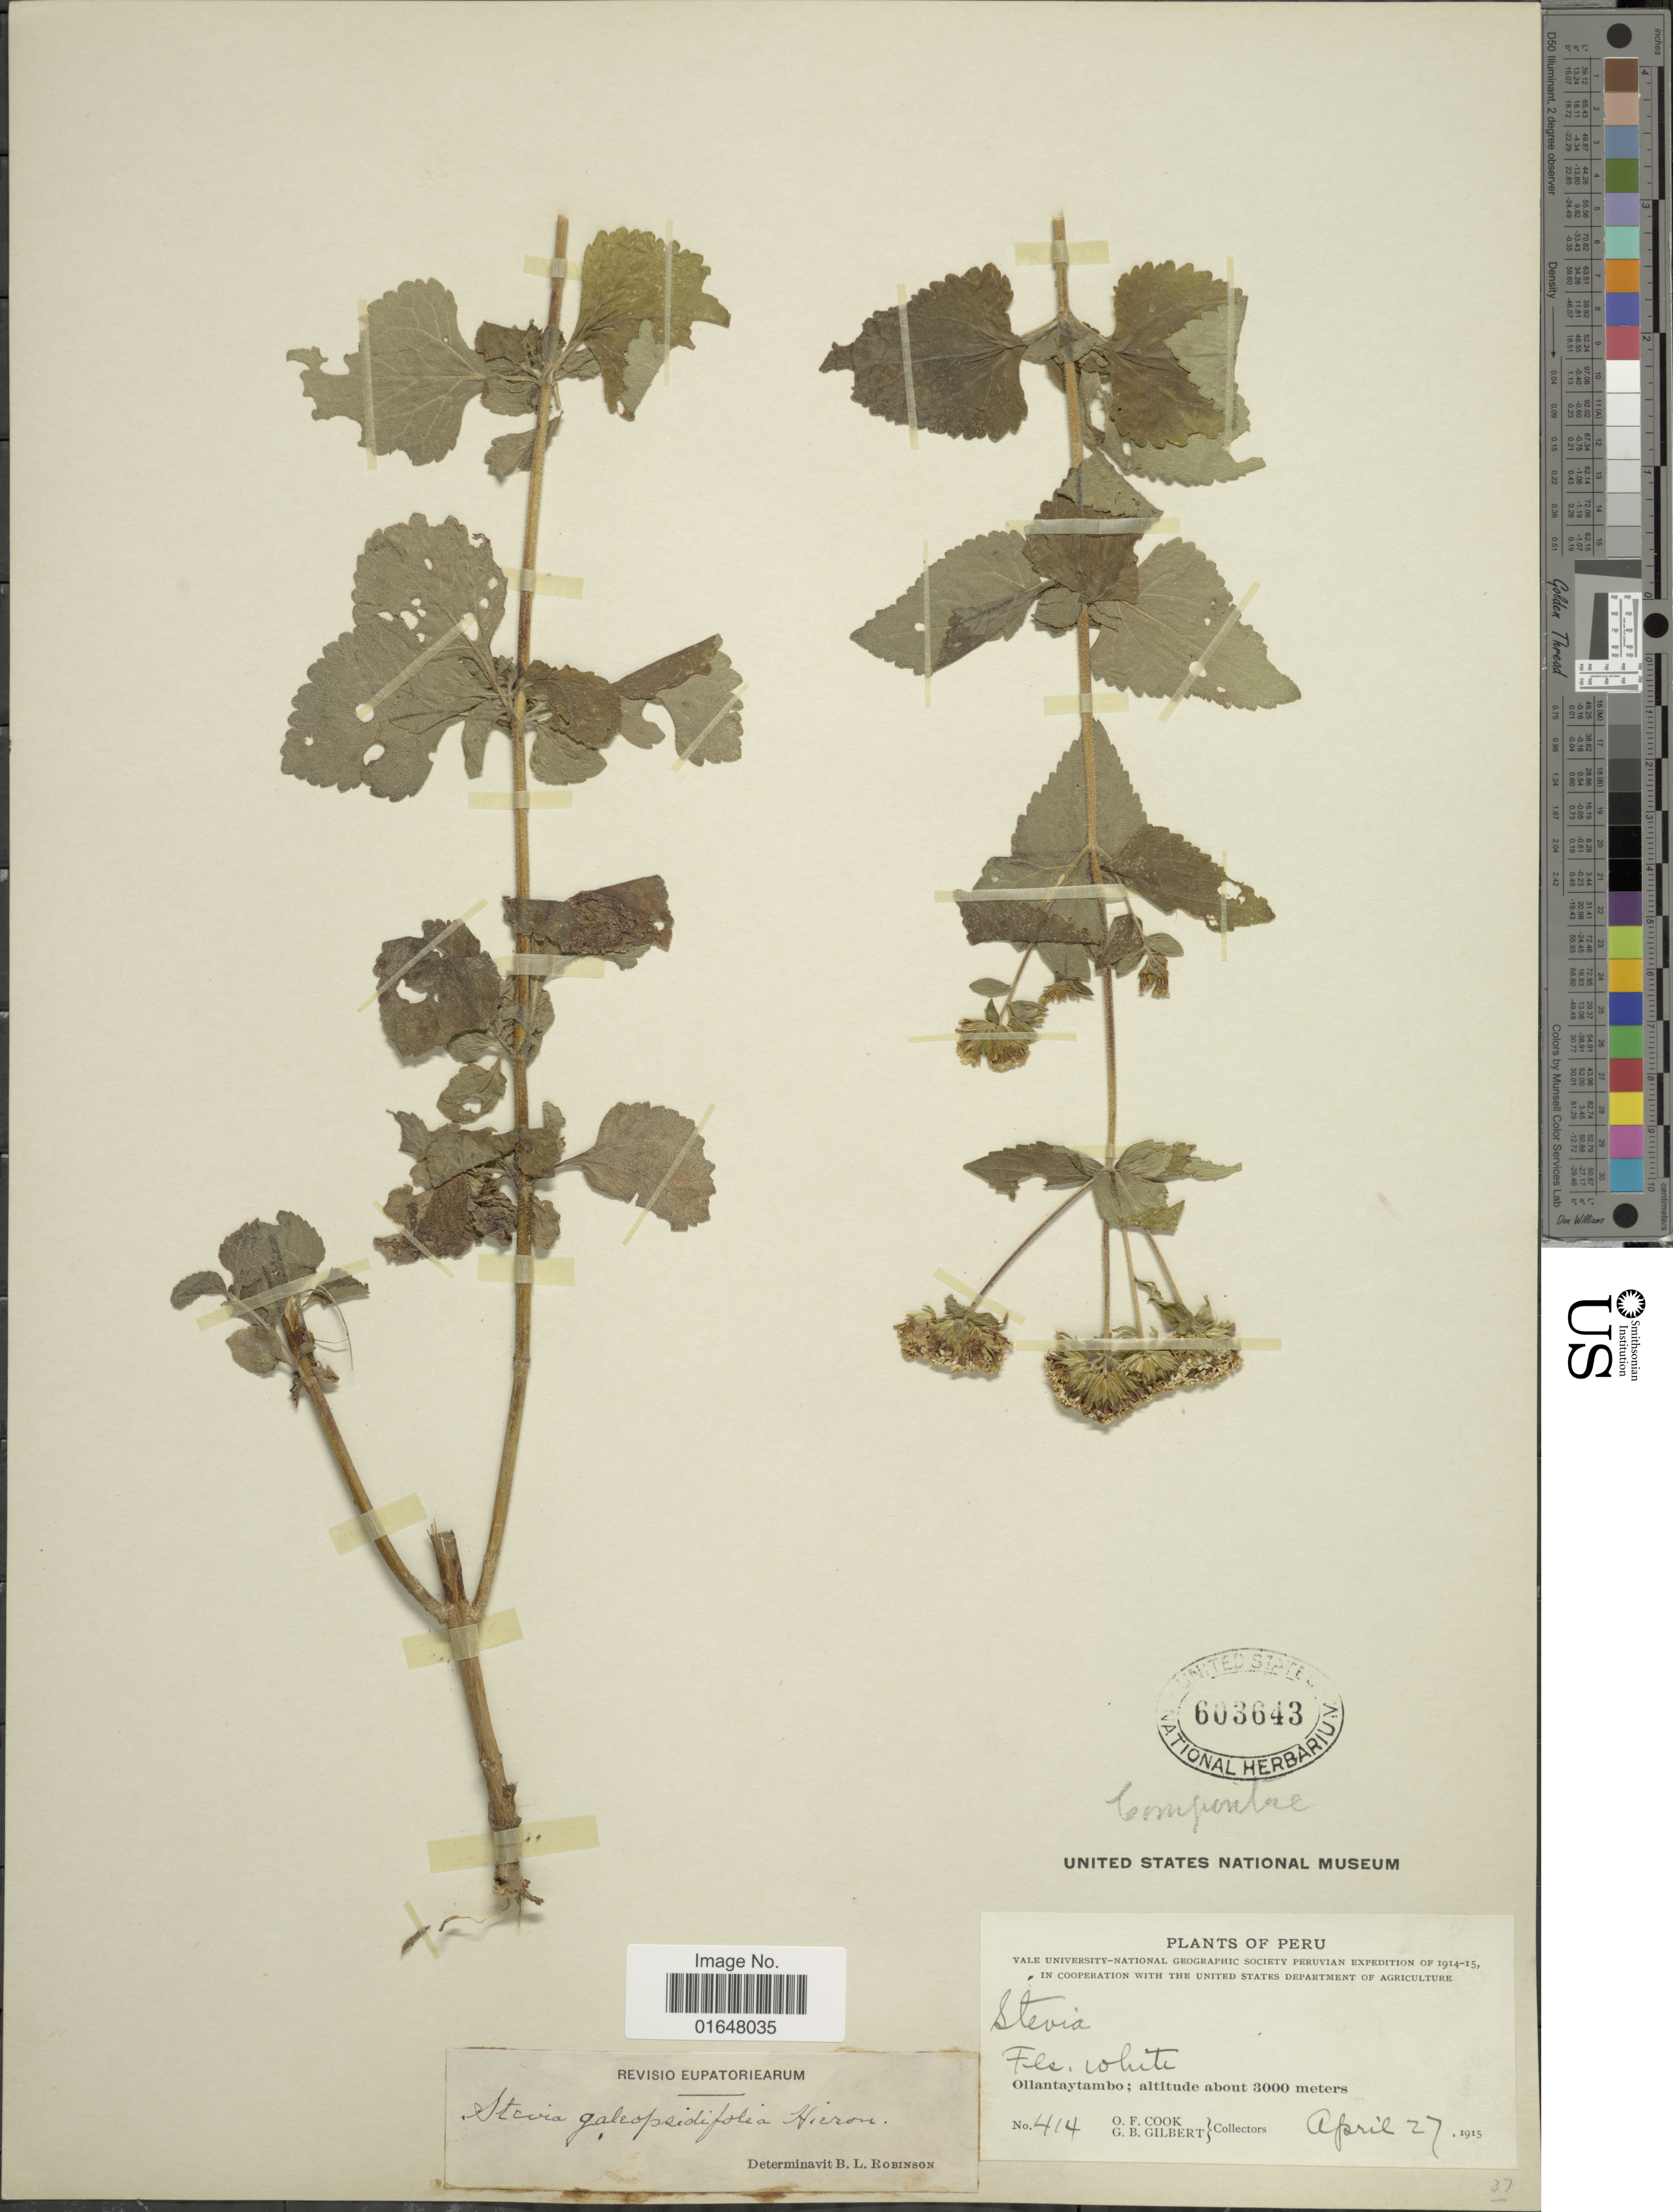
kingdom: Plantae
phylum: Tracheophyta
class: Magnoliopsida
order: Asterales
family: Asteraceae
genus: Stevia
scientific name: Stevia galeopsidifolia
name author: Hieron.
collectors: O. F. Cook & G. B. Gilbert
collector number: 414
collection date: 1915-04-27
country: Peru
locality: Ollantaytambo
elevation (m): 3000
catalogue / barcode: US 603643